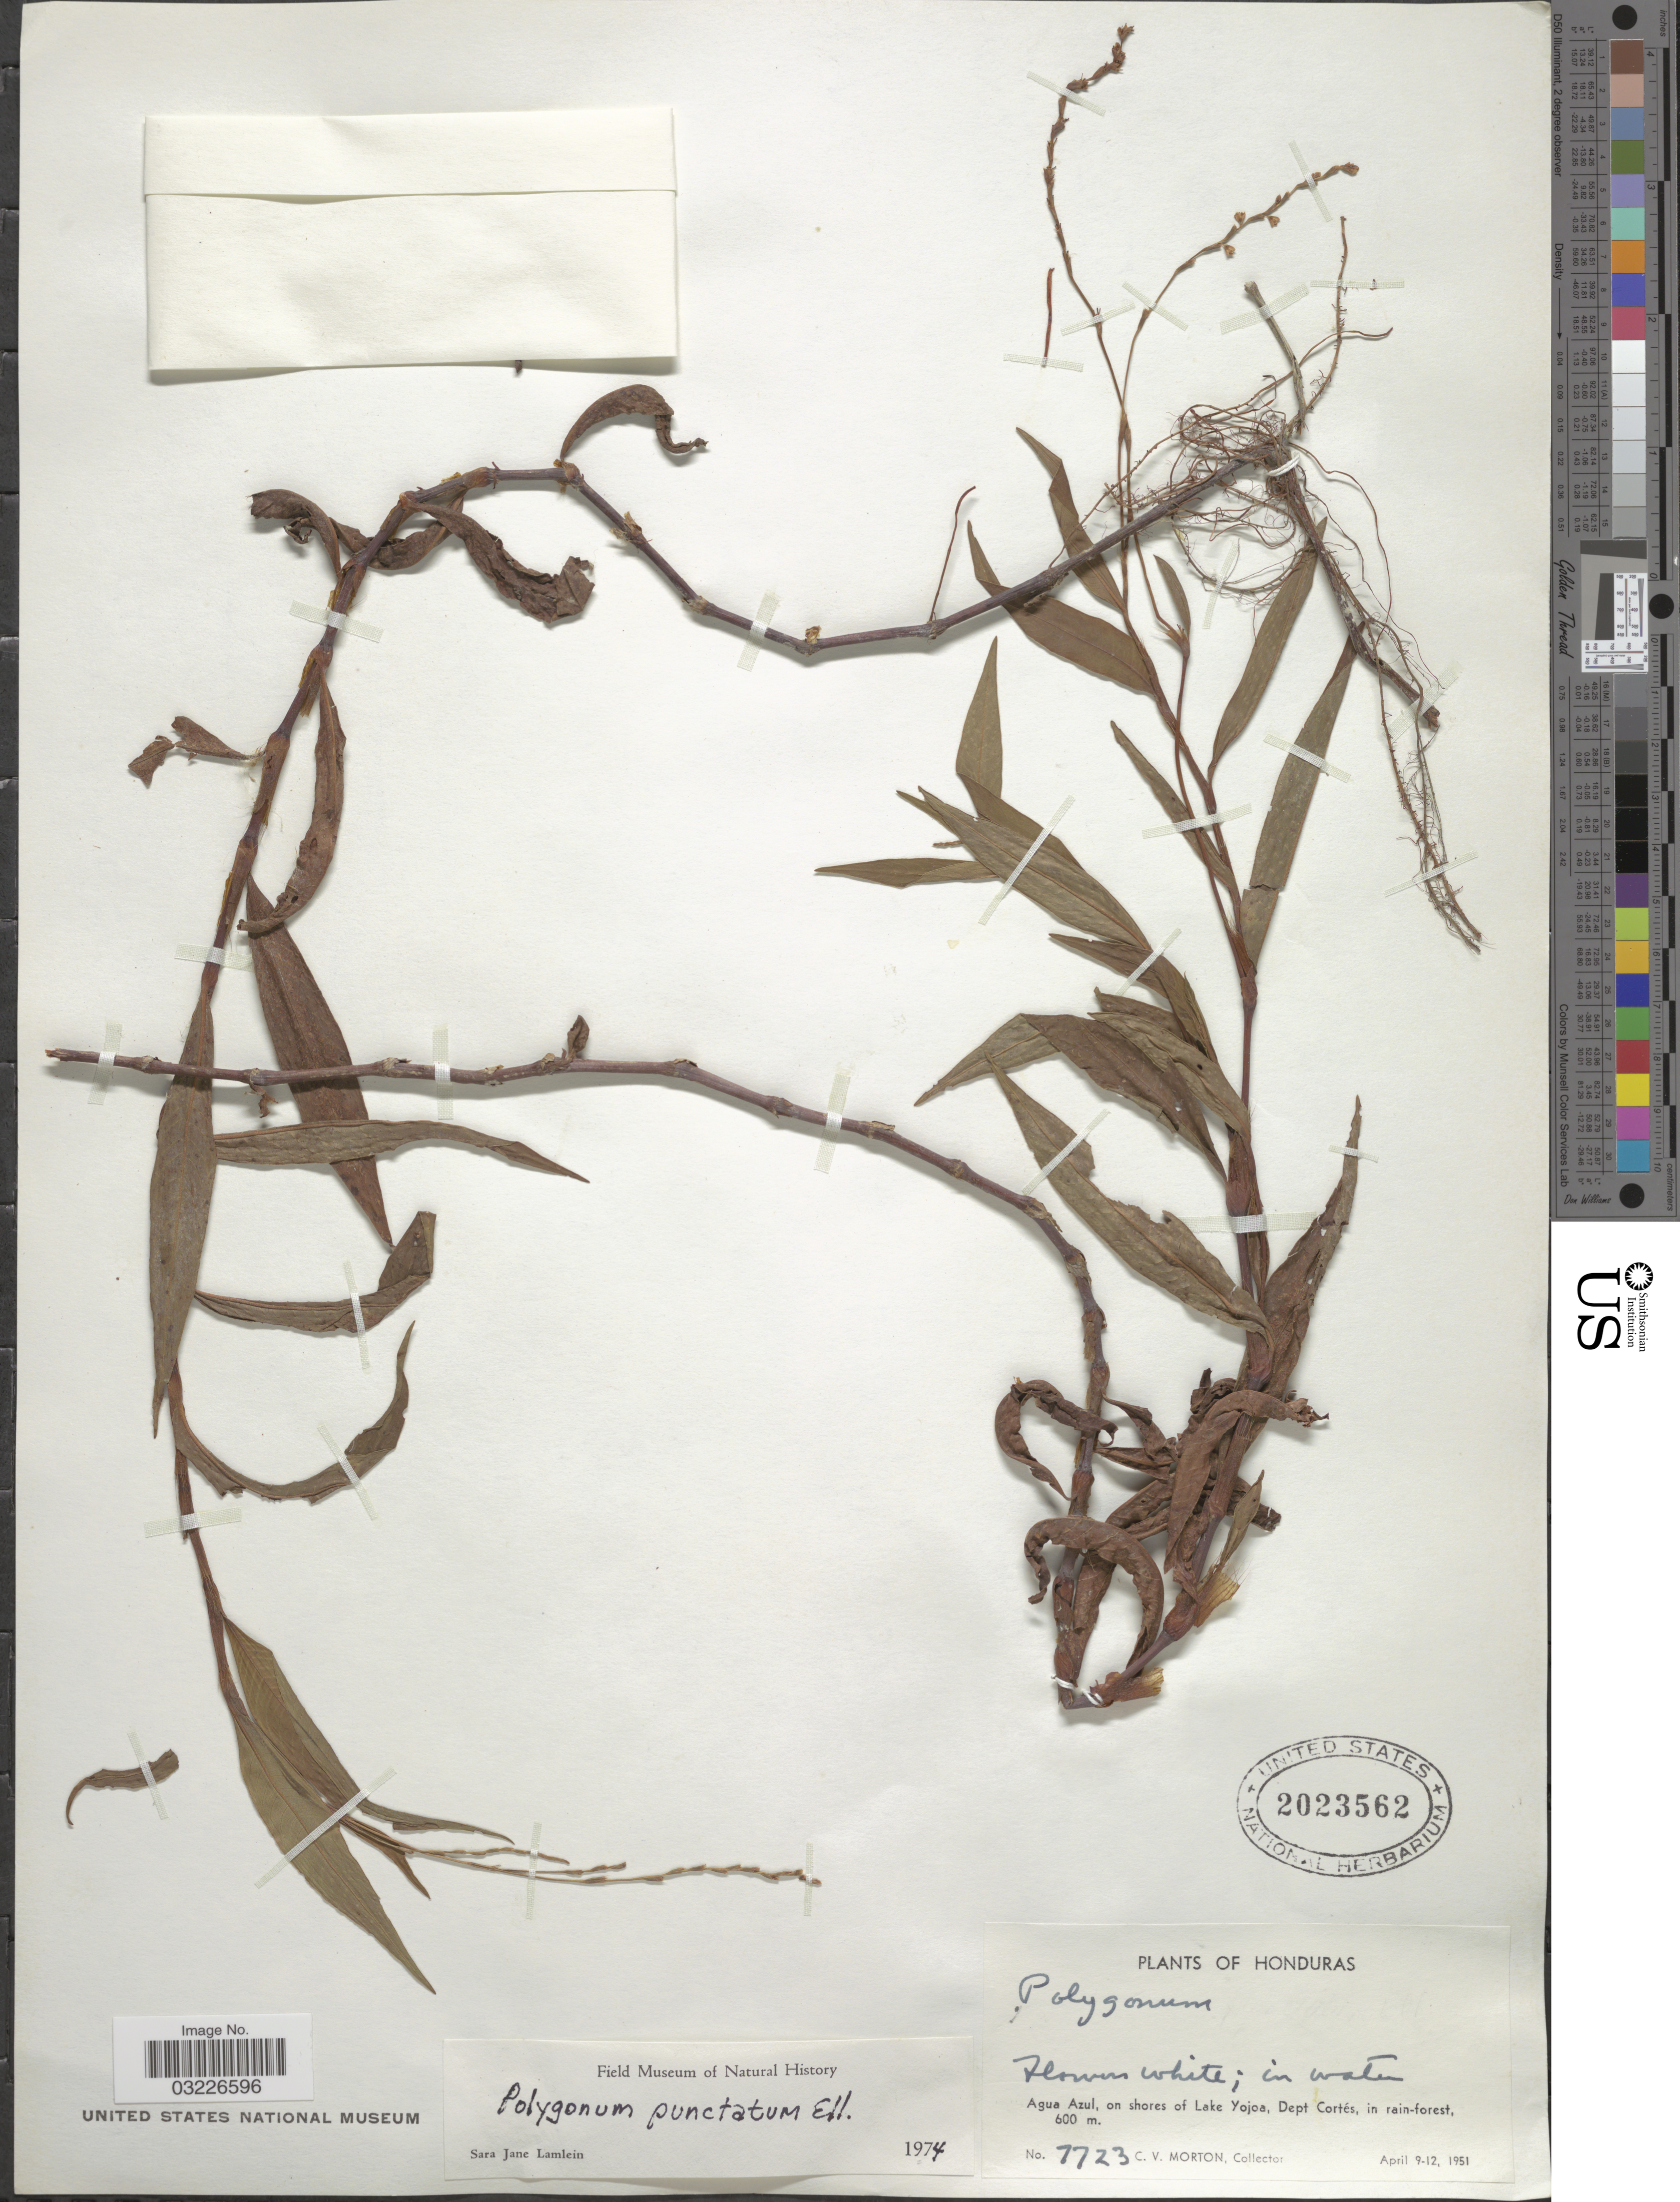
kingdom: Plantae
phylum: Tracheophyta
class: Magnoliopsida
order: Caryophyllales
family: Polygonaceae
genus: Polygonum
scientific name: Polygonum opelousanum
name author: Riddell ex Small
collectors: C. V. Morton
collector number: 7723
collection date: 1951-04-09/1951-04-12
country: Honduras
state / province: Cortés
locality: Agua Azul, on shores of Lake Yojoa, Dept. Cortés.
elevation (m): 600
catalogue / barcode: US 2023562